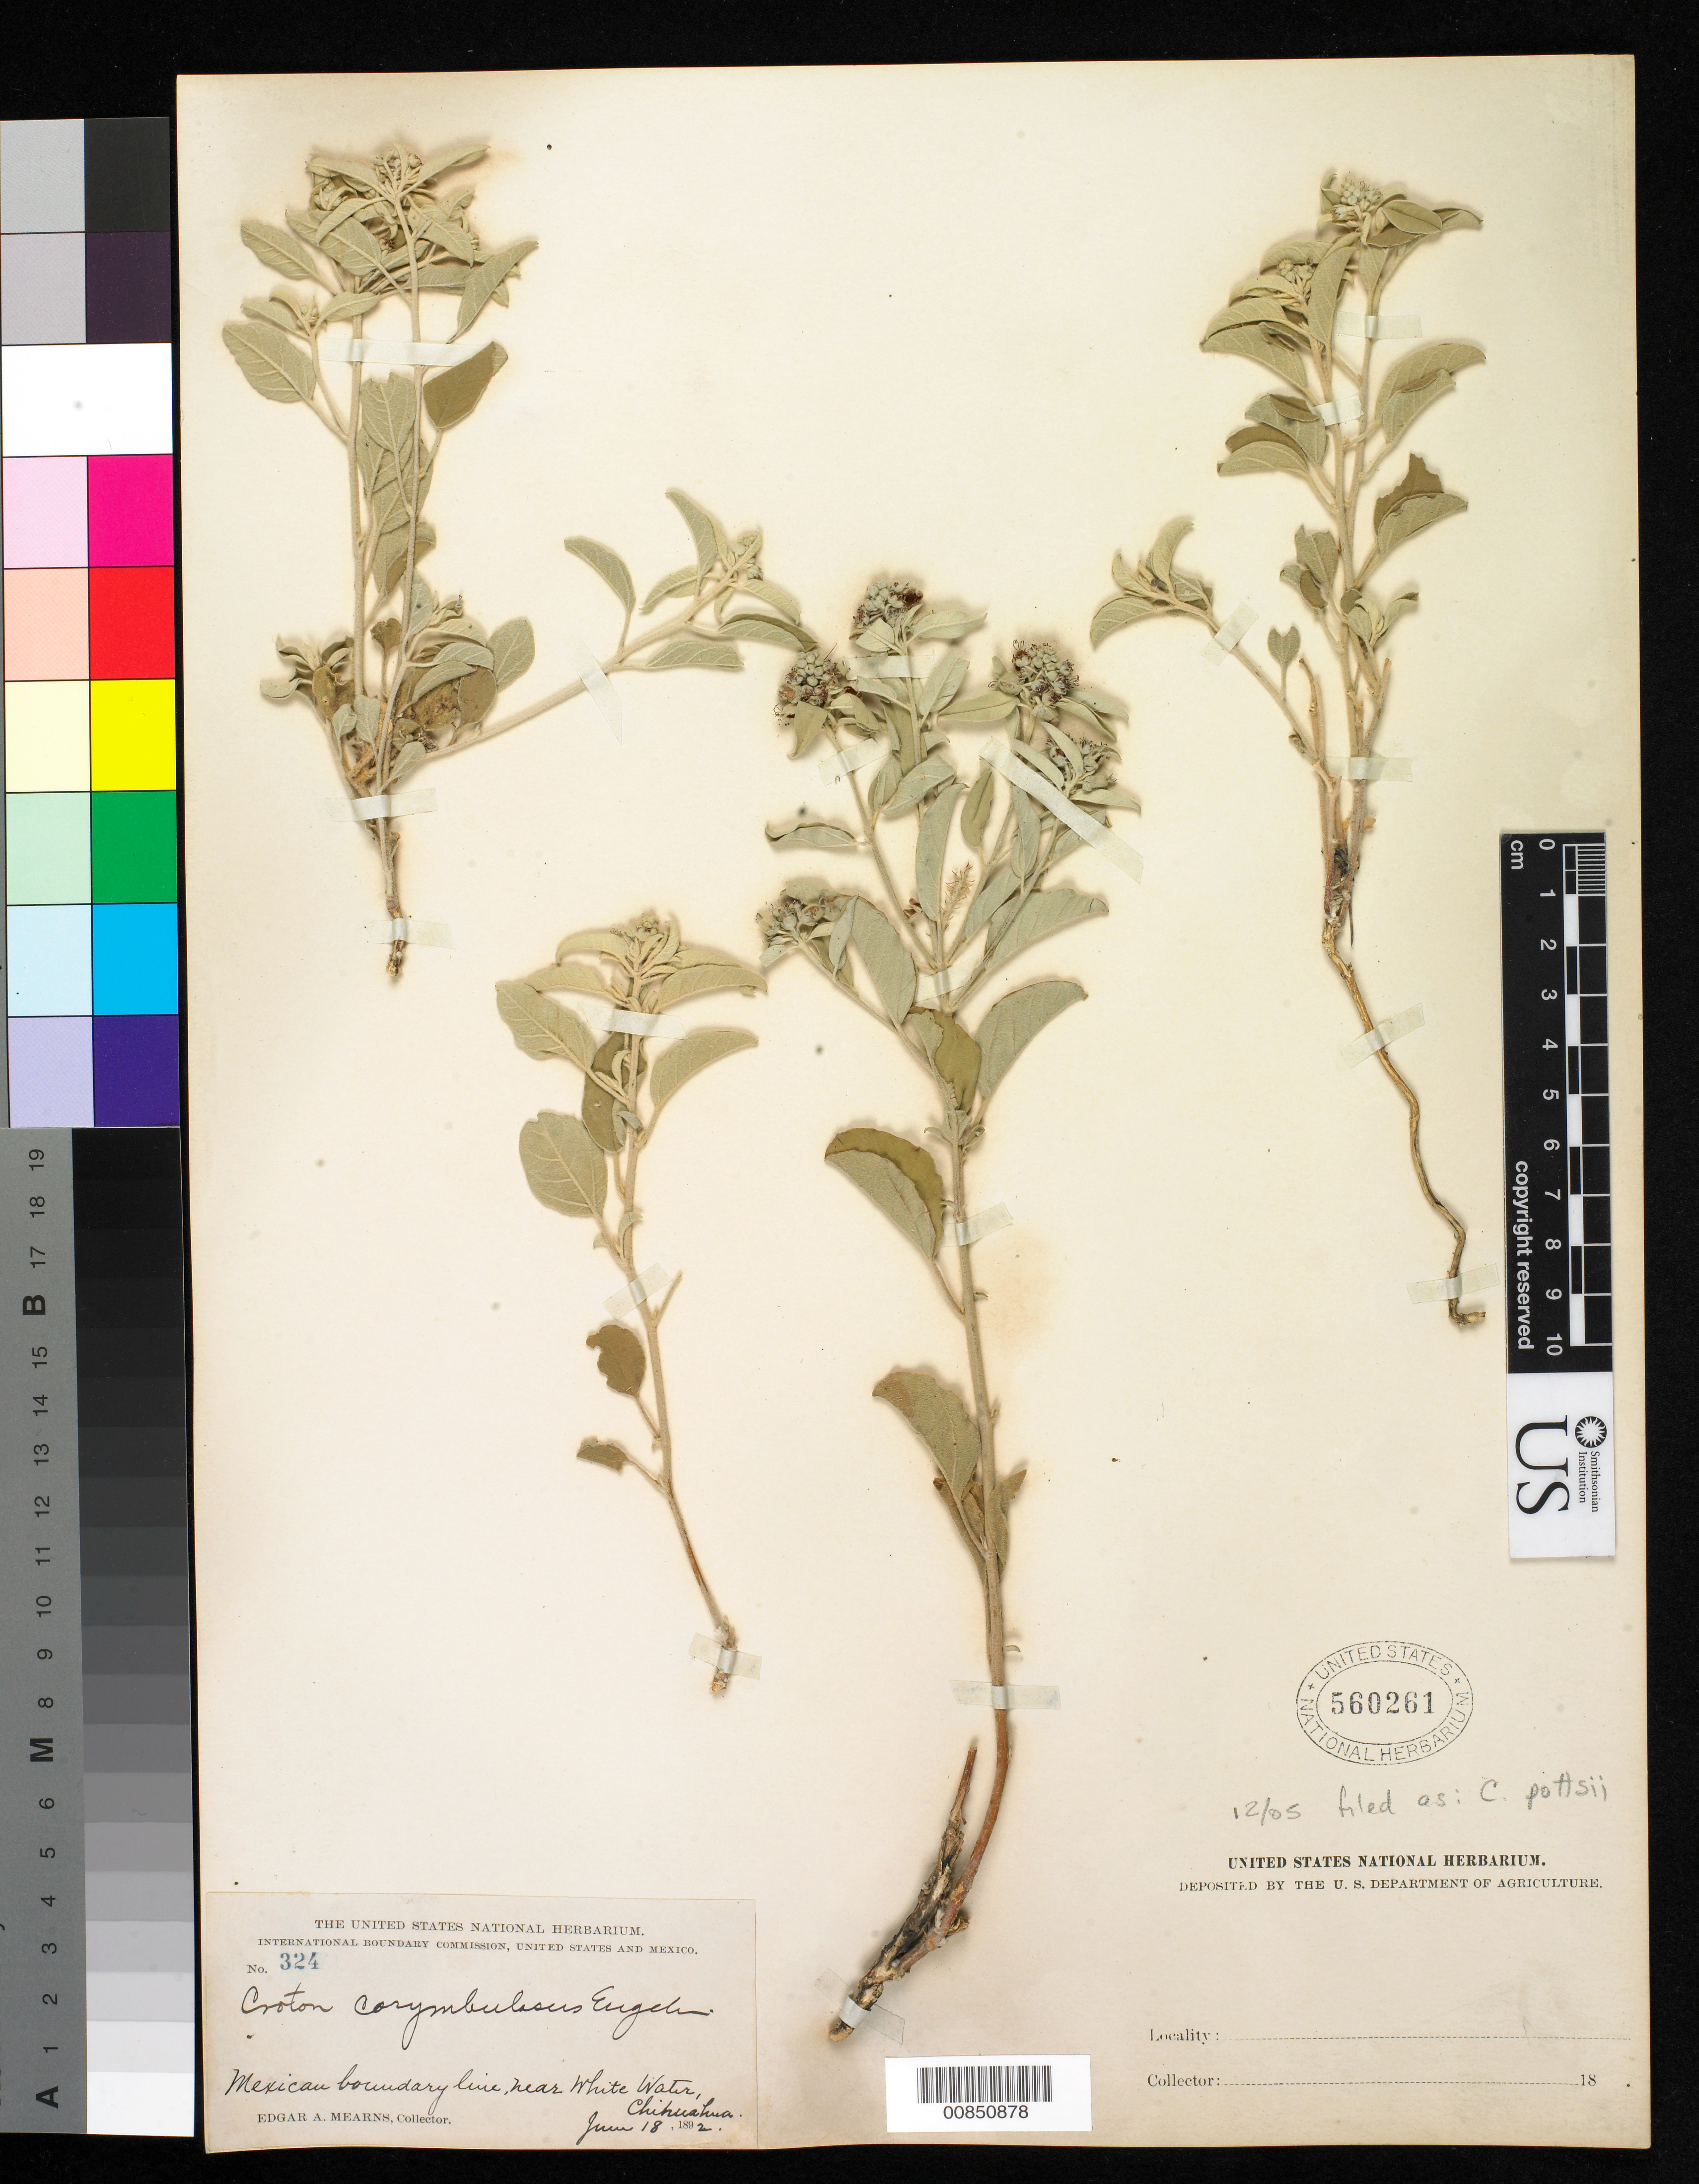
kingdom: Plantae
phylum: Tracheophyta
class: Magnoliopsida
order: Malpighiales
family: Euphorbiaceae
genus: Croton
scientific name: Croton pottsii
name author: (Klotzsch) Müll. Arg.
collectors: E. A. Mearns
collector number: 324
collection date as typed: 18 Jun 1892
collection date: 1892-06-18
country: Mexico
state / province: Chihuahua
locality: Mexican boundary line, near White Water, Chihuahua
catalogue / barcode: US 560261